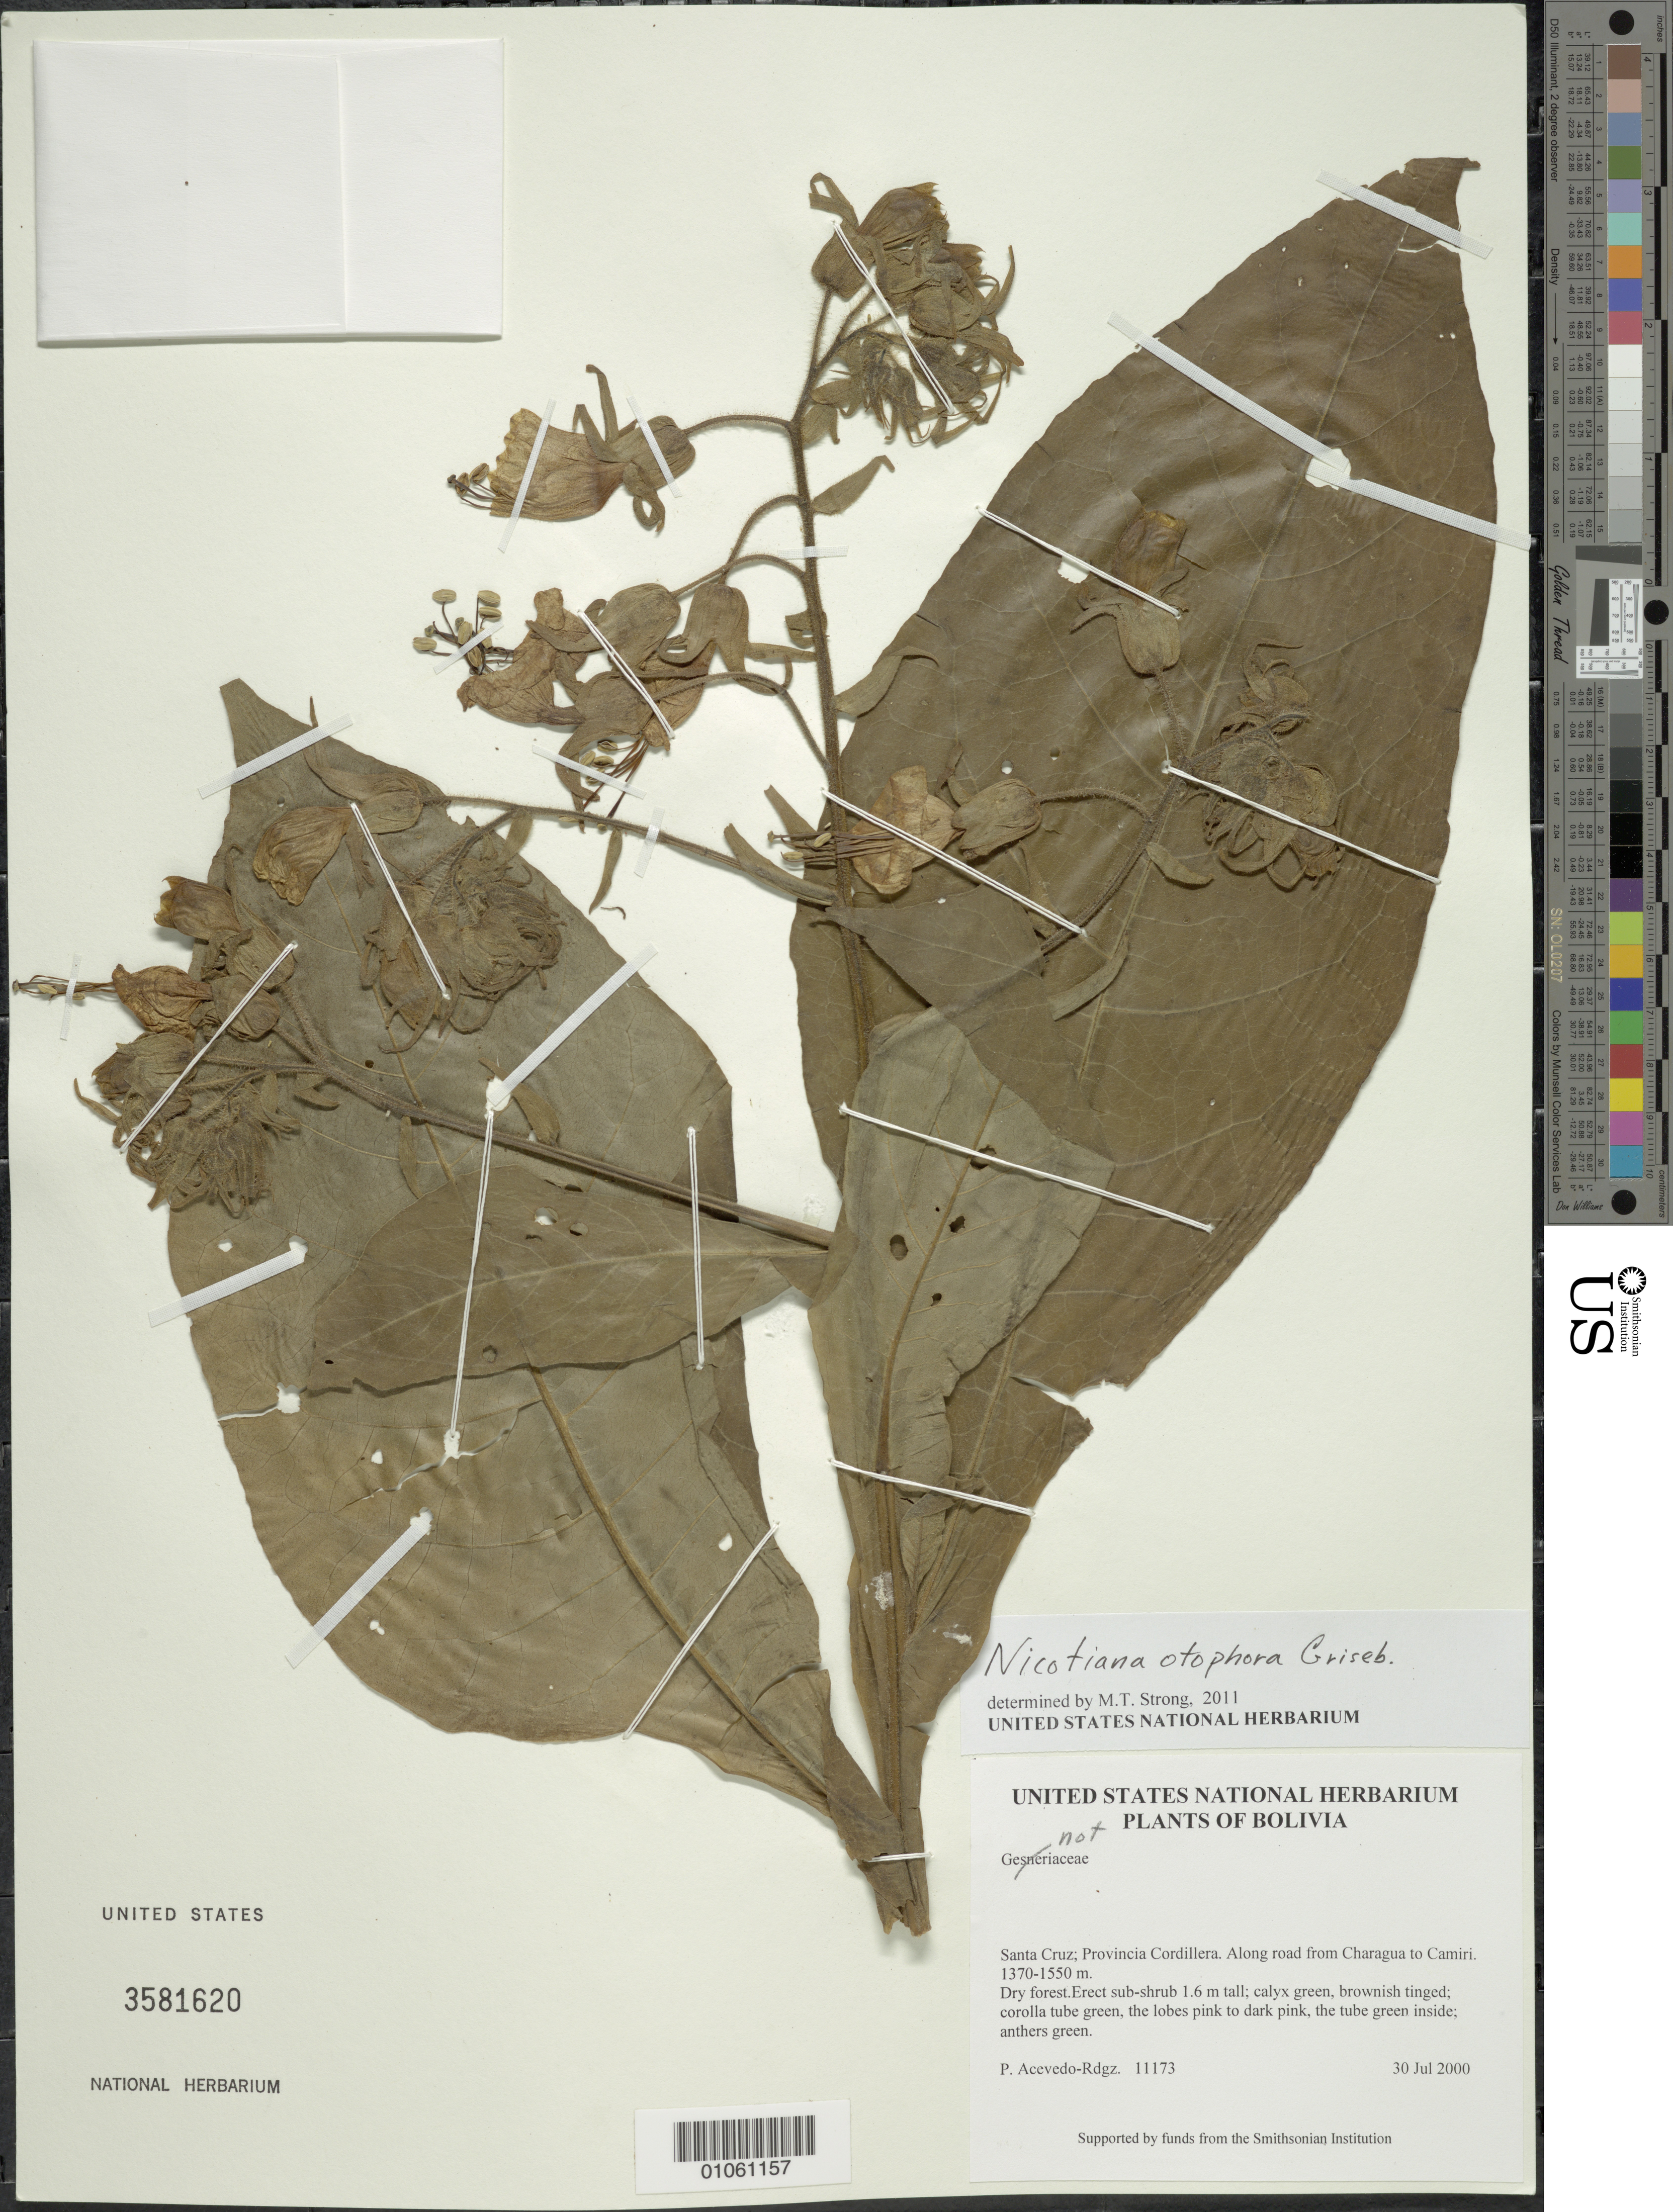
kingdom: Plantae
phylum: Tracheophyta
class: Magnoliopsida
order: Solanales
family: Solanaceae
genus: Nicotiana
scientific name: Nicotiana otophora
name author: Griseb.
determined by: Strong, M. T., (US), Smithsonian Institution - National Museum of Natural History (UNITED STATES)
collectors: P. Acevedo-Rodr.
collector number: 11173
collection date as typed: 30 Jul 2000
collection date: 2000-07-30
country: Bolivia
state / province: Santa Cruz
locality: Santa Cruz; Provincia Cordillera. Along road from Charagua to Camiri.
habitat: Dry forest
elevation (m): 1370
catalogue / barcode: US 3581620